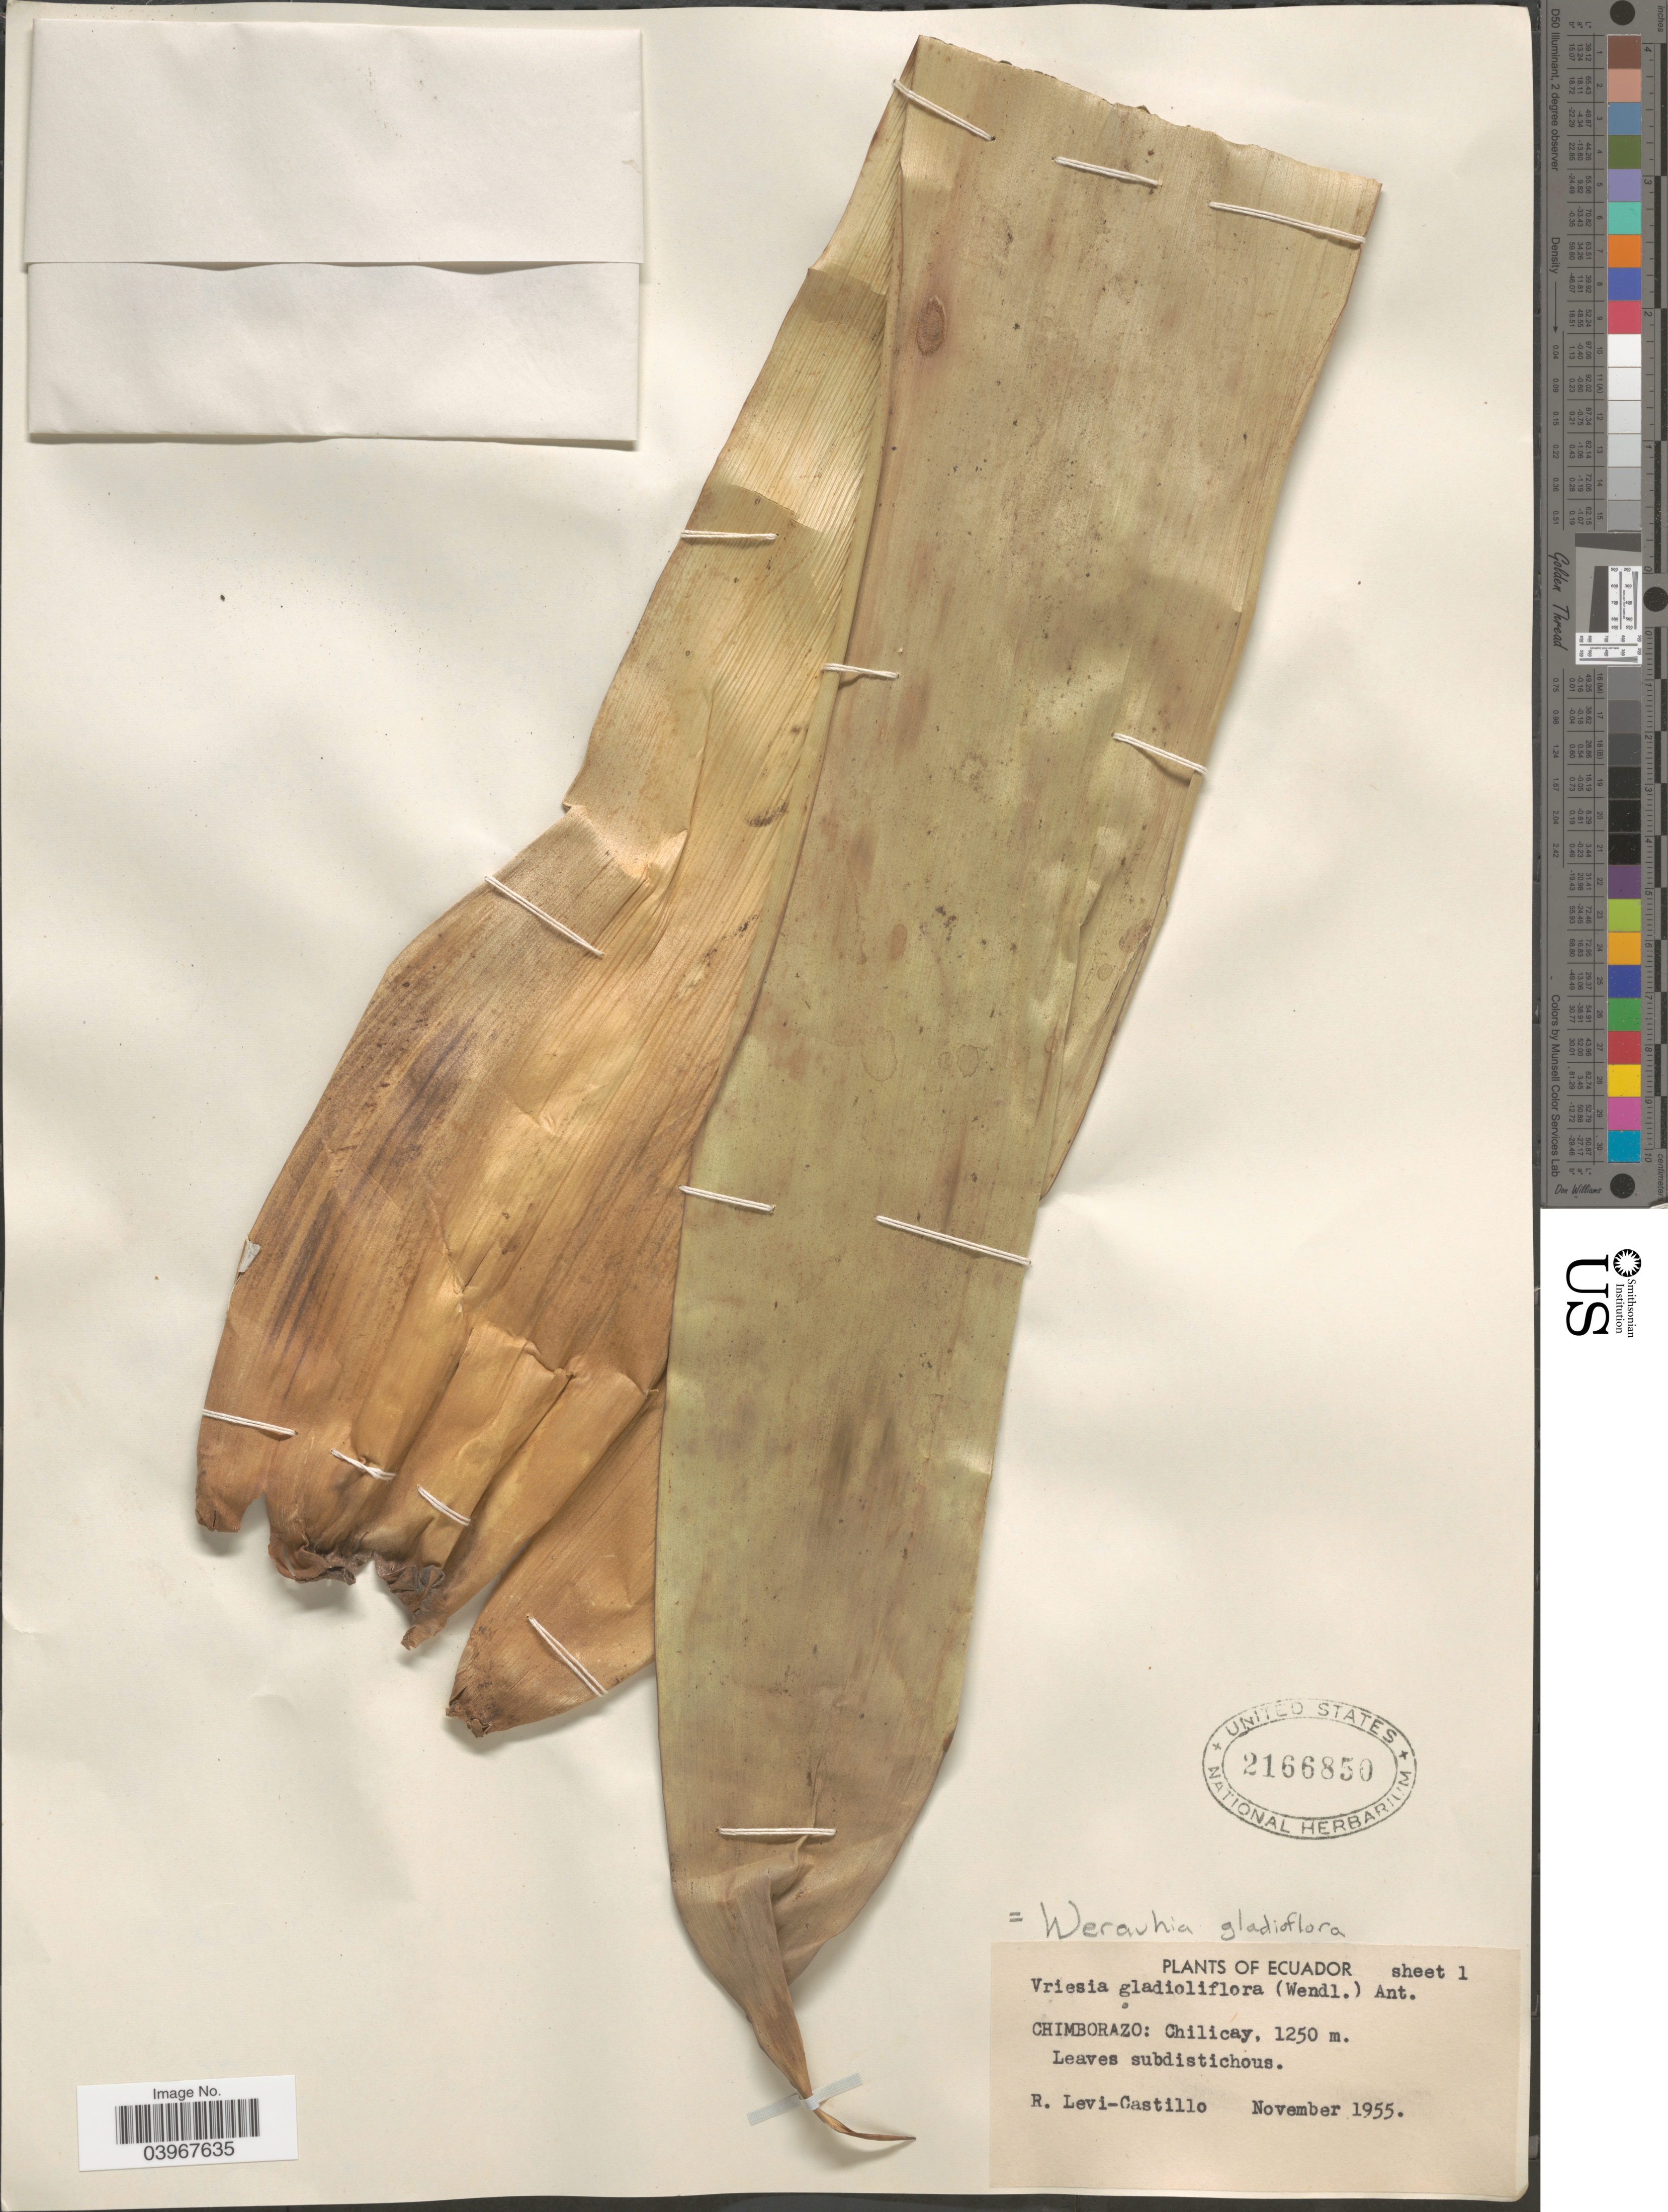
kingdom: Plantae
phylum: Tracheophyta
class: Liliopsida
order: Poales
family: Bromeliaceae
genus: Werauhia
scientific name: Werauhia gladioliflora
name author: (H. Wendl.) J.R. Grant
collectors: R. Levi-Castillo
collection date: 1955-11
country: Ecuador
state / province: Chimborazo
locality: Chilicay.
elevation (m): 1250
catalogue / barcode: US 2166850